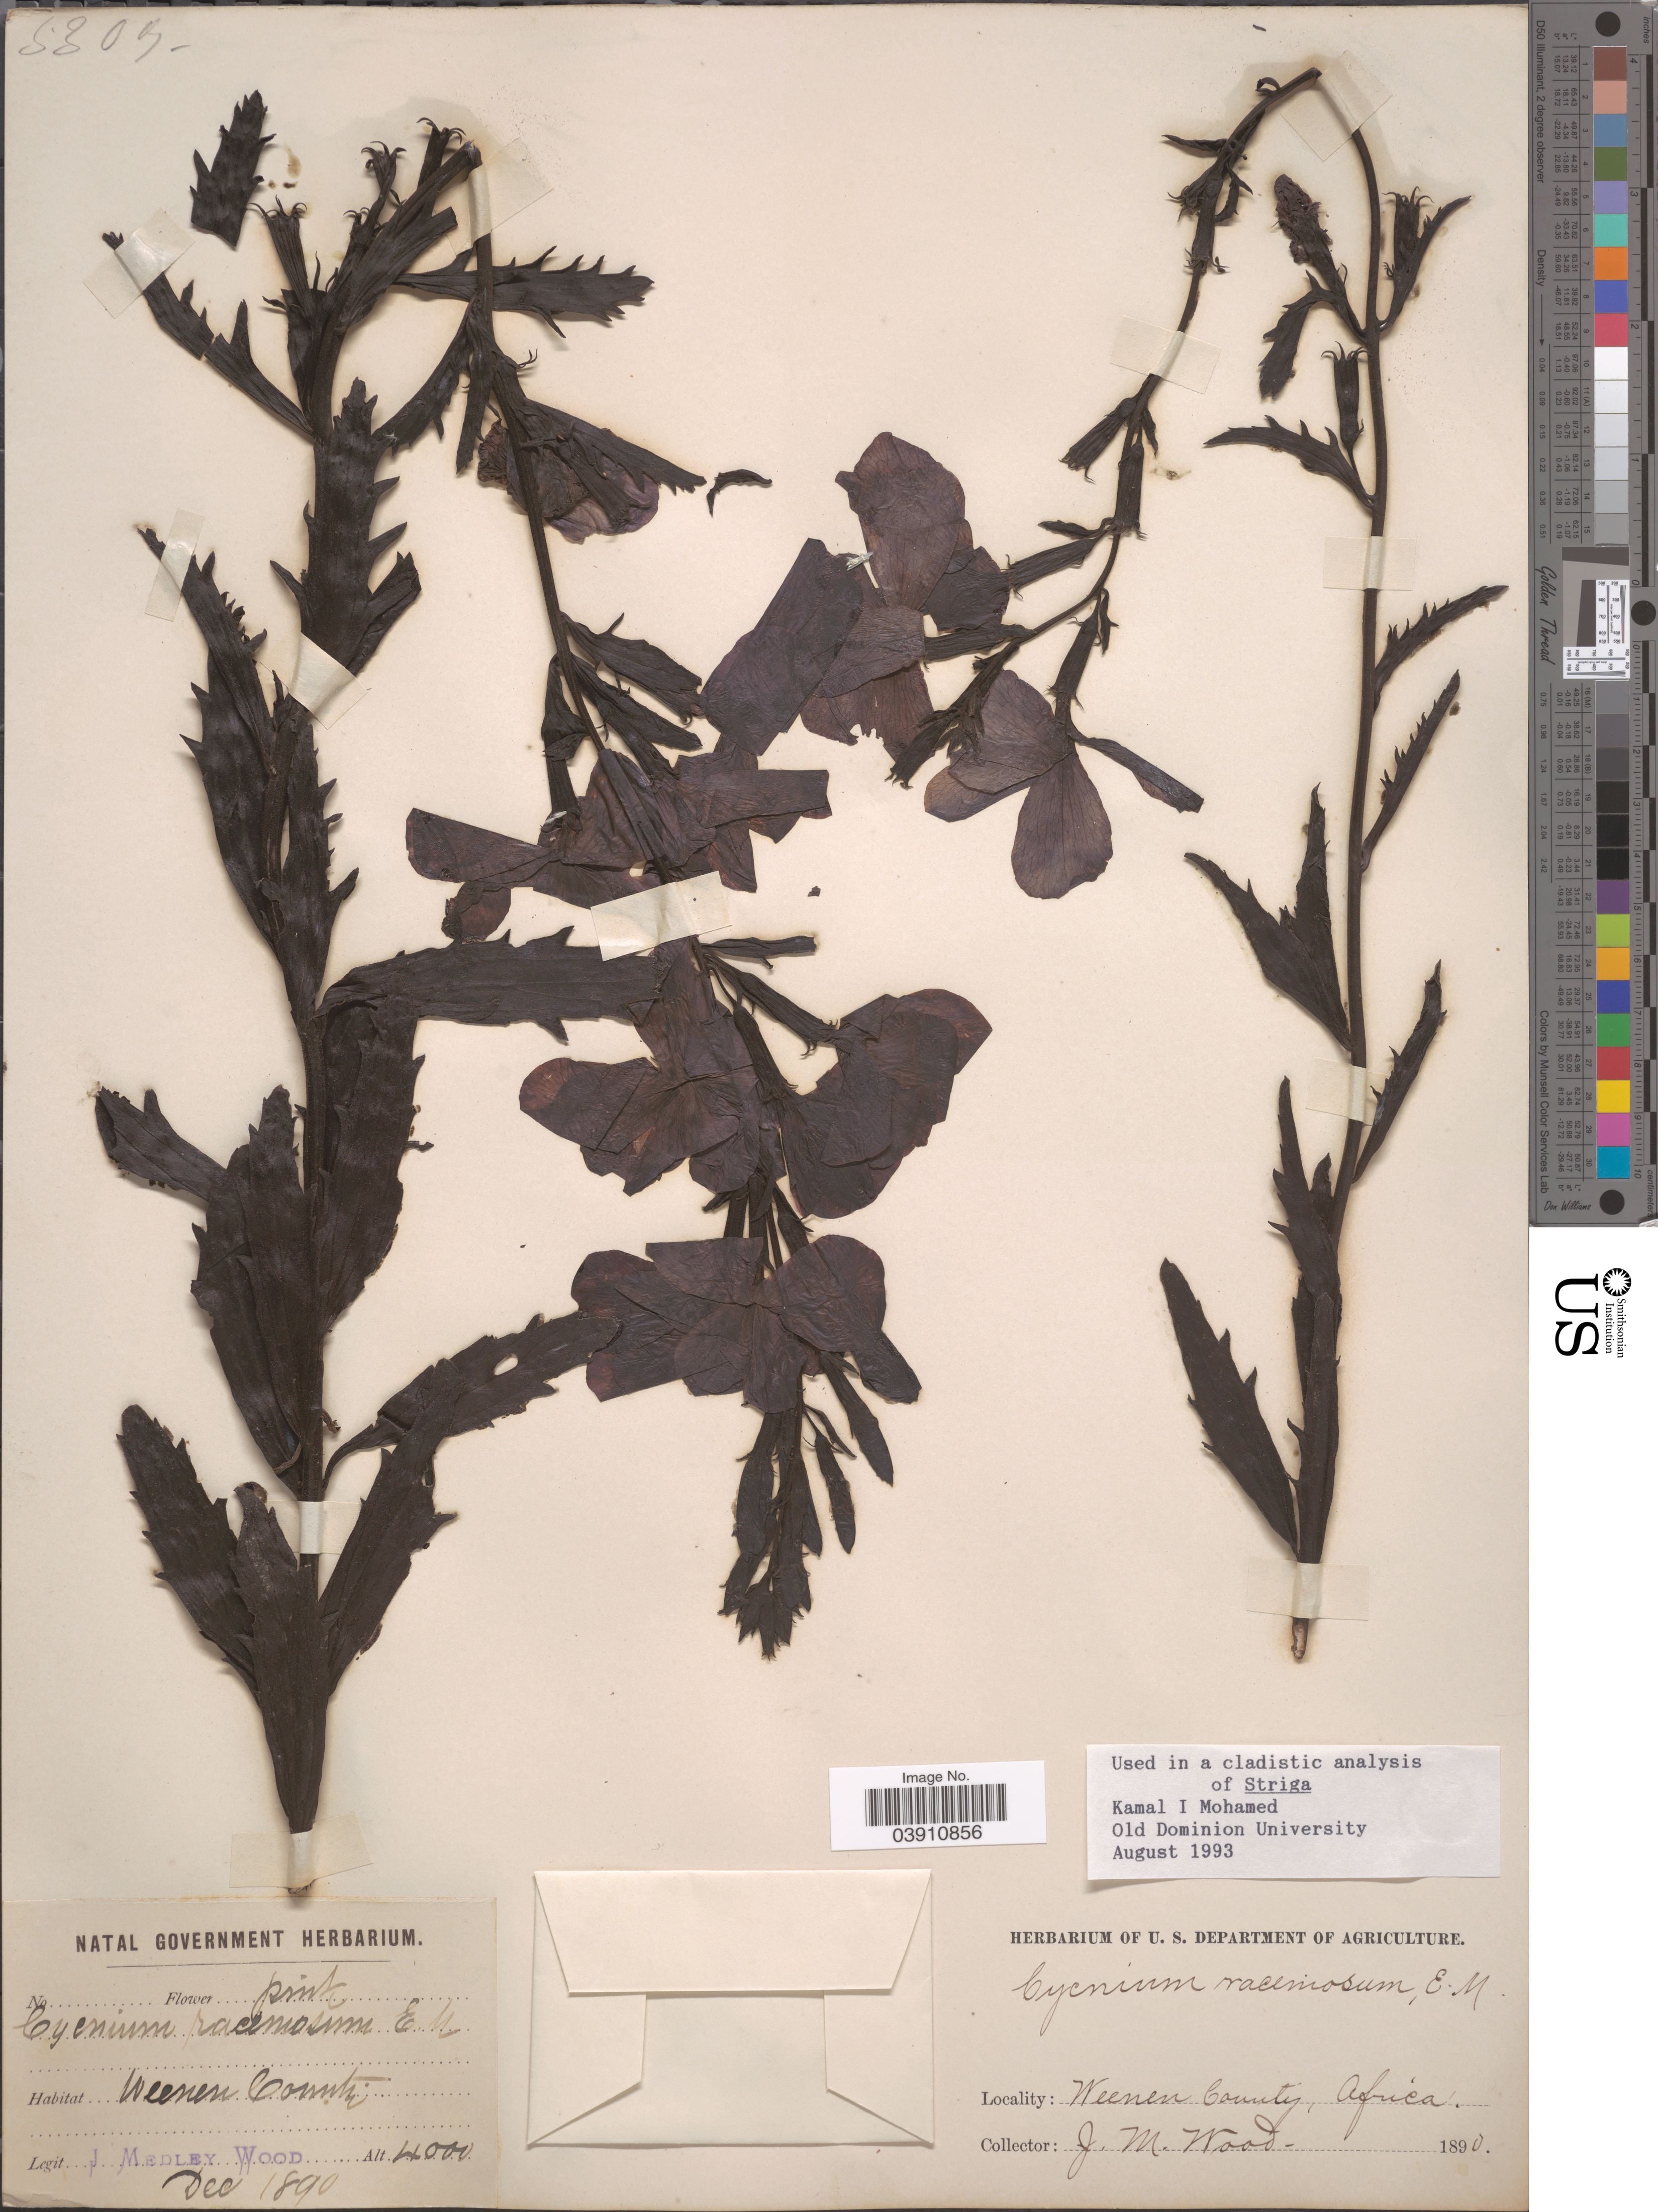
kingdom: Plantae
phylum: Tracheophyta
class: Magnoliopsida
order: Lamiales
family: Orobanchaceae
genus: Cycnium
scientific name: Cycnium racemosum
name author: Benth.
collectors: J. M. Wood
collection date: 1890-12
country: South Africa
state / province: KwaZulu-Natal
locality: Weenen County. Africa.